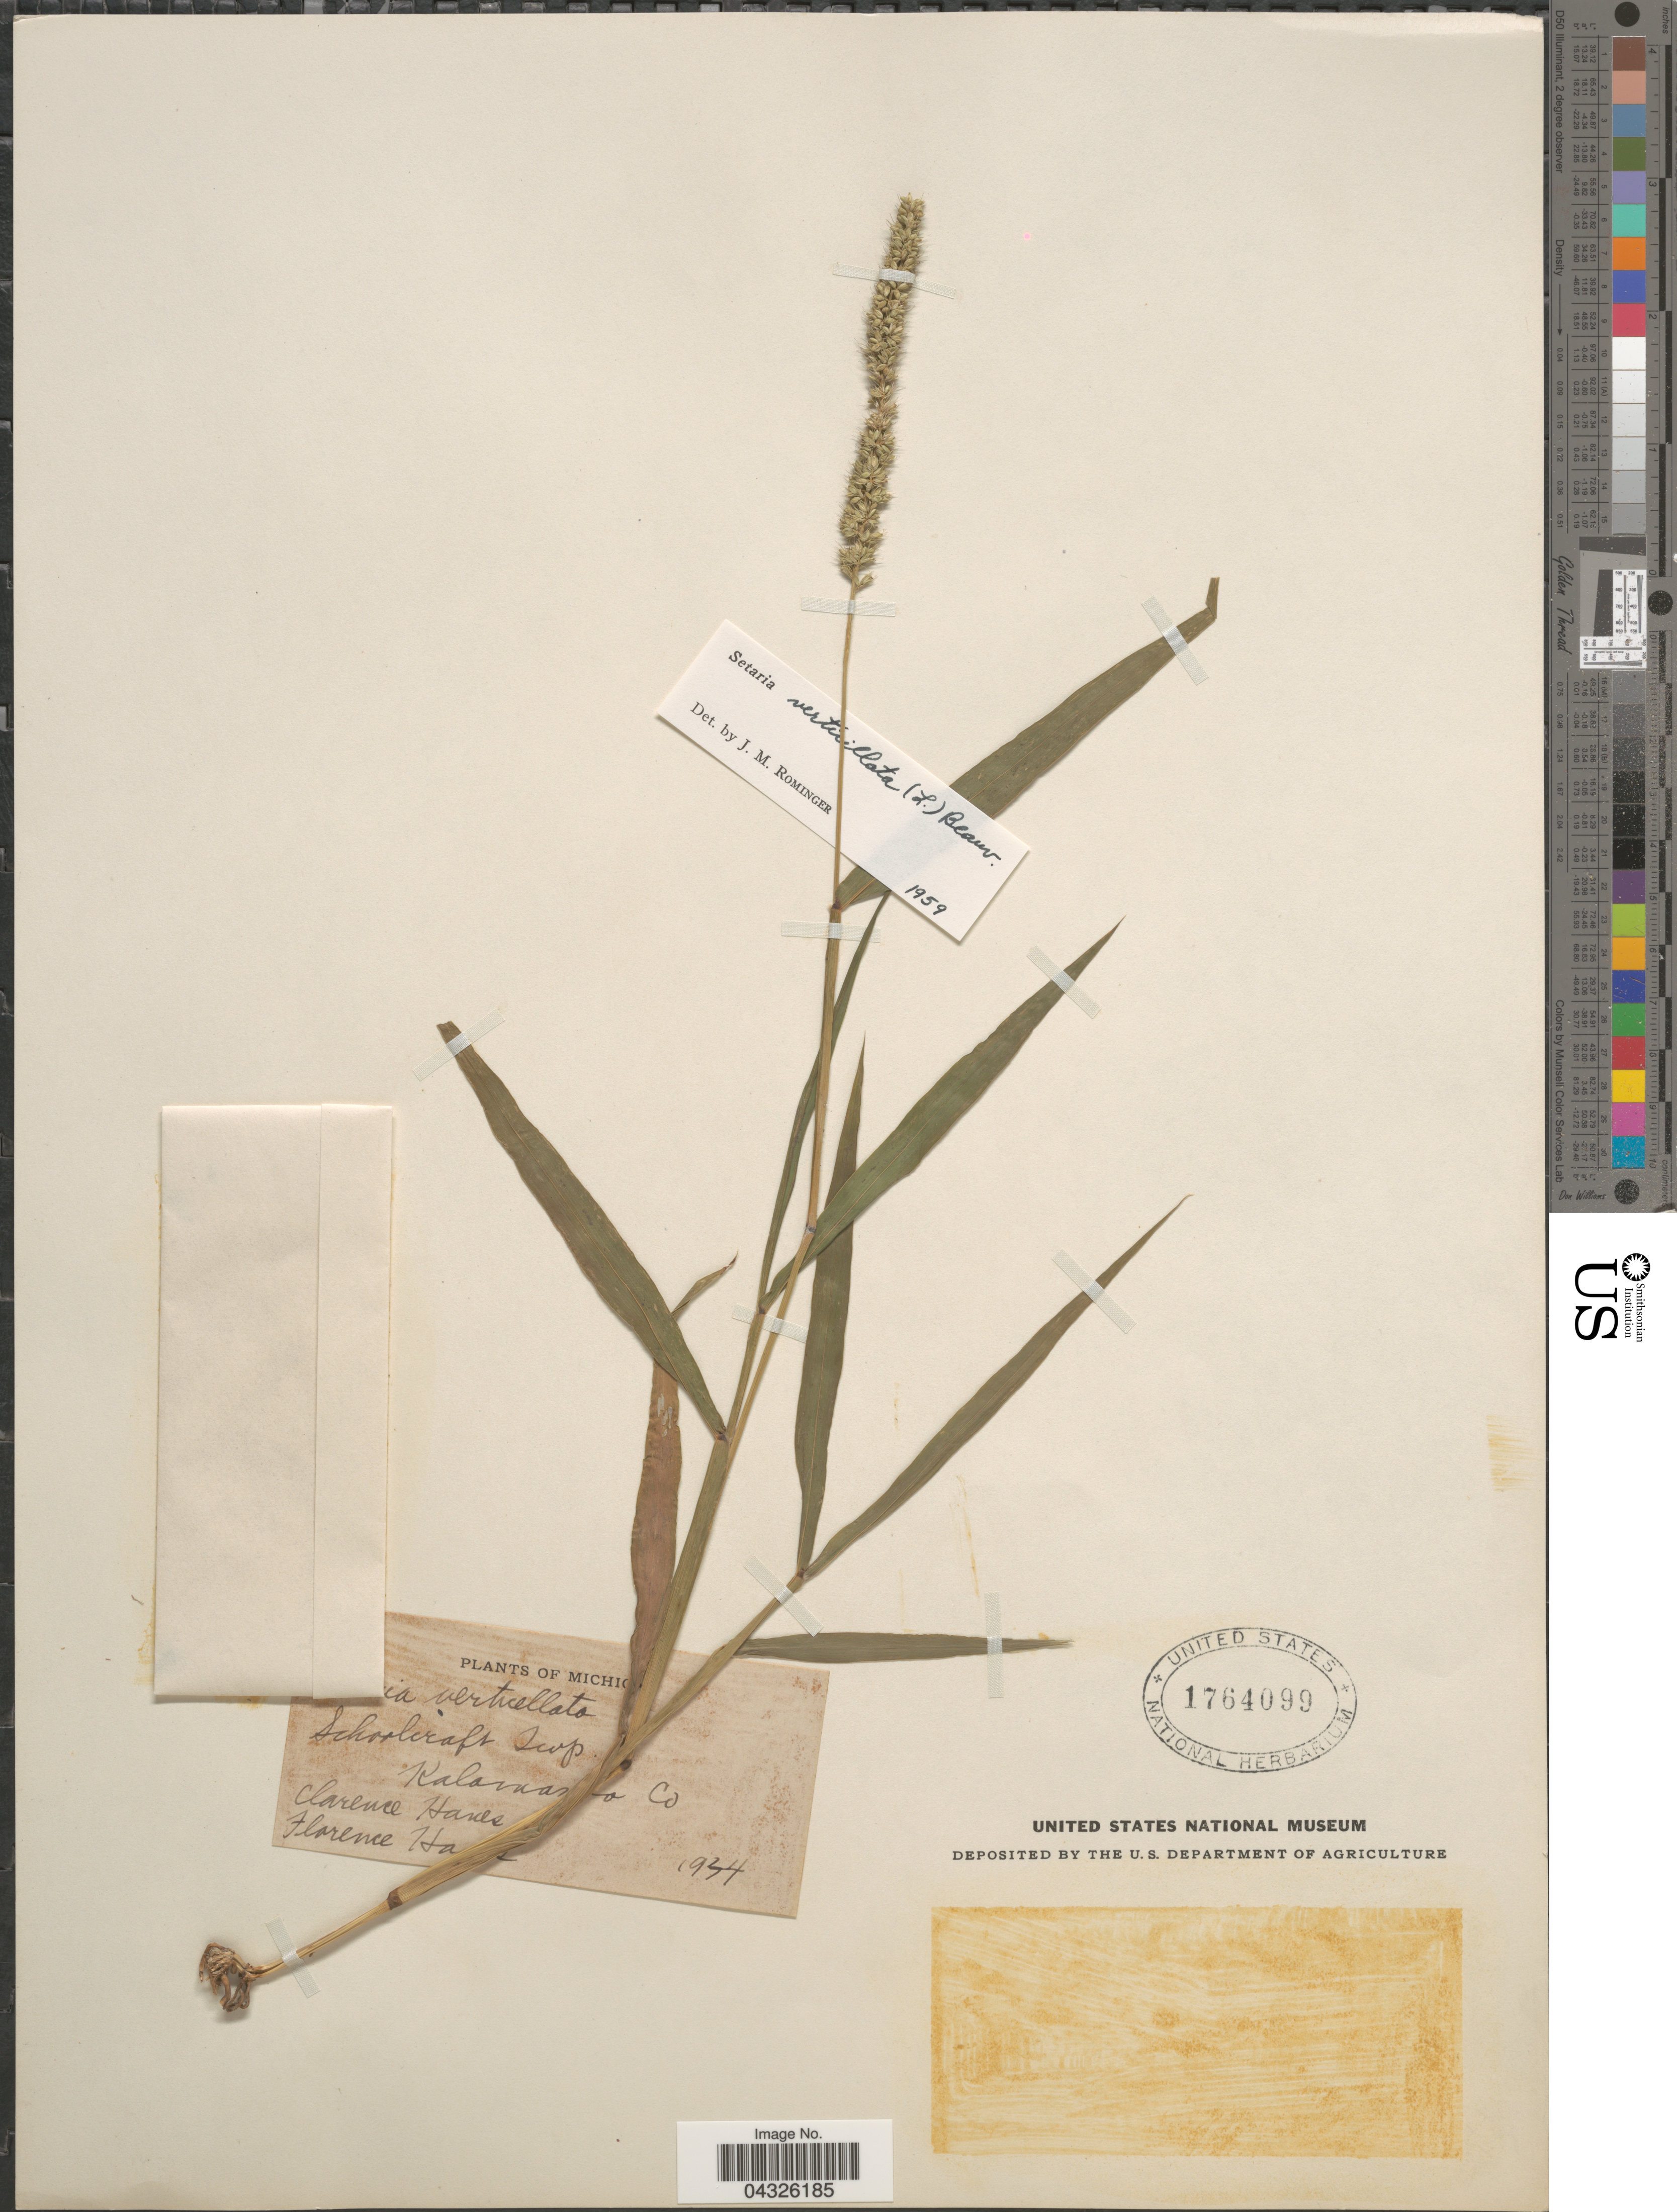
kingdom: Plantae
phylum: Tracheophyta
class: Liliopsida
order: Poales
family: Poaceae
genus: Setaria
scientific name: Setaria verticillata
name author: (L.) P. Beauv.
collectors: C. Hanes & F. Hanes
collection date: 1934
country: United States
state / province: Michigan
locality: Schoolcraft Twp. Kalamazoo Co.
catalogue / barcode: US 1764099